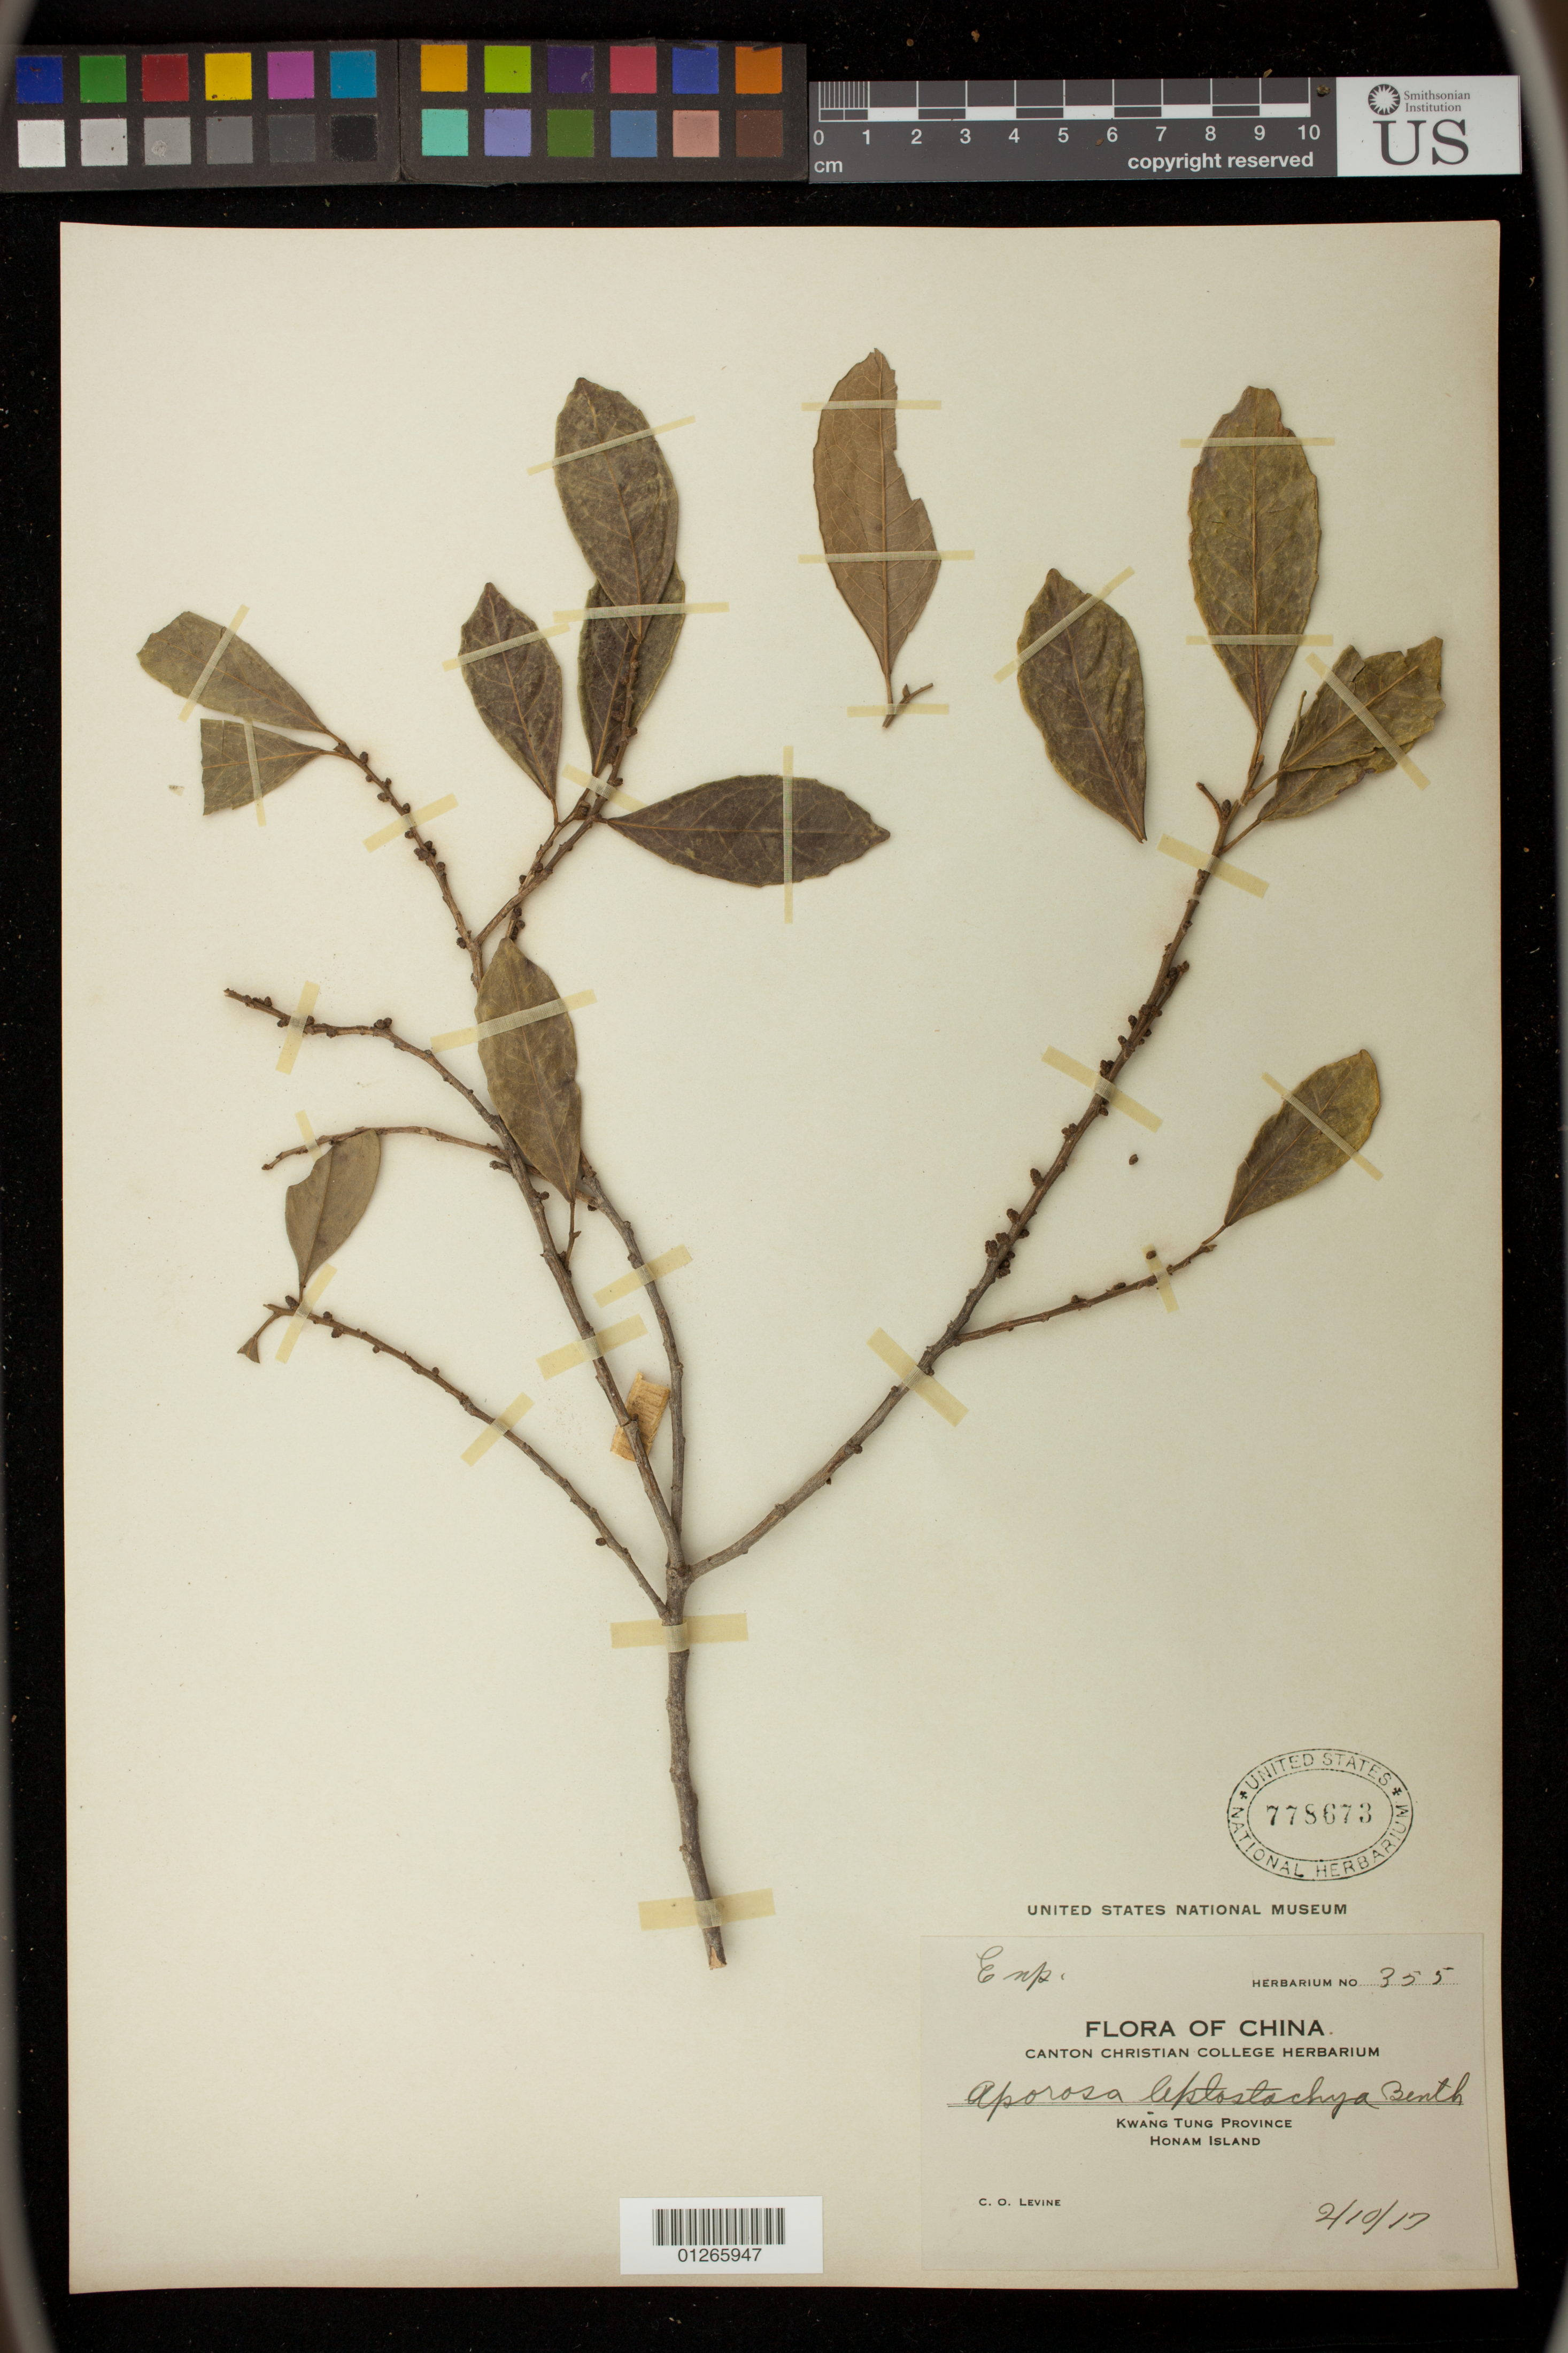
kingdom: Plantae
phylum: Tracheophyta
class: Magnoliopsida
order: Malpighiales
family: Phyllanthaceae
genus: Aporosa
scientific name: Aporosa octandra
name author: (Buch.-Ham. & D. Don) Vickery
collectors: C. O. Levine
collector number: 355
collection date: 1917-02-10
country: China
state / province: Guangdong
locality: Honam Island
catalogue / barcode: US 778673